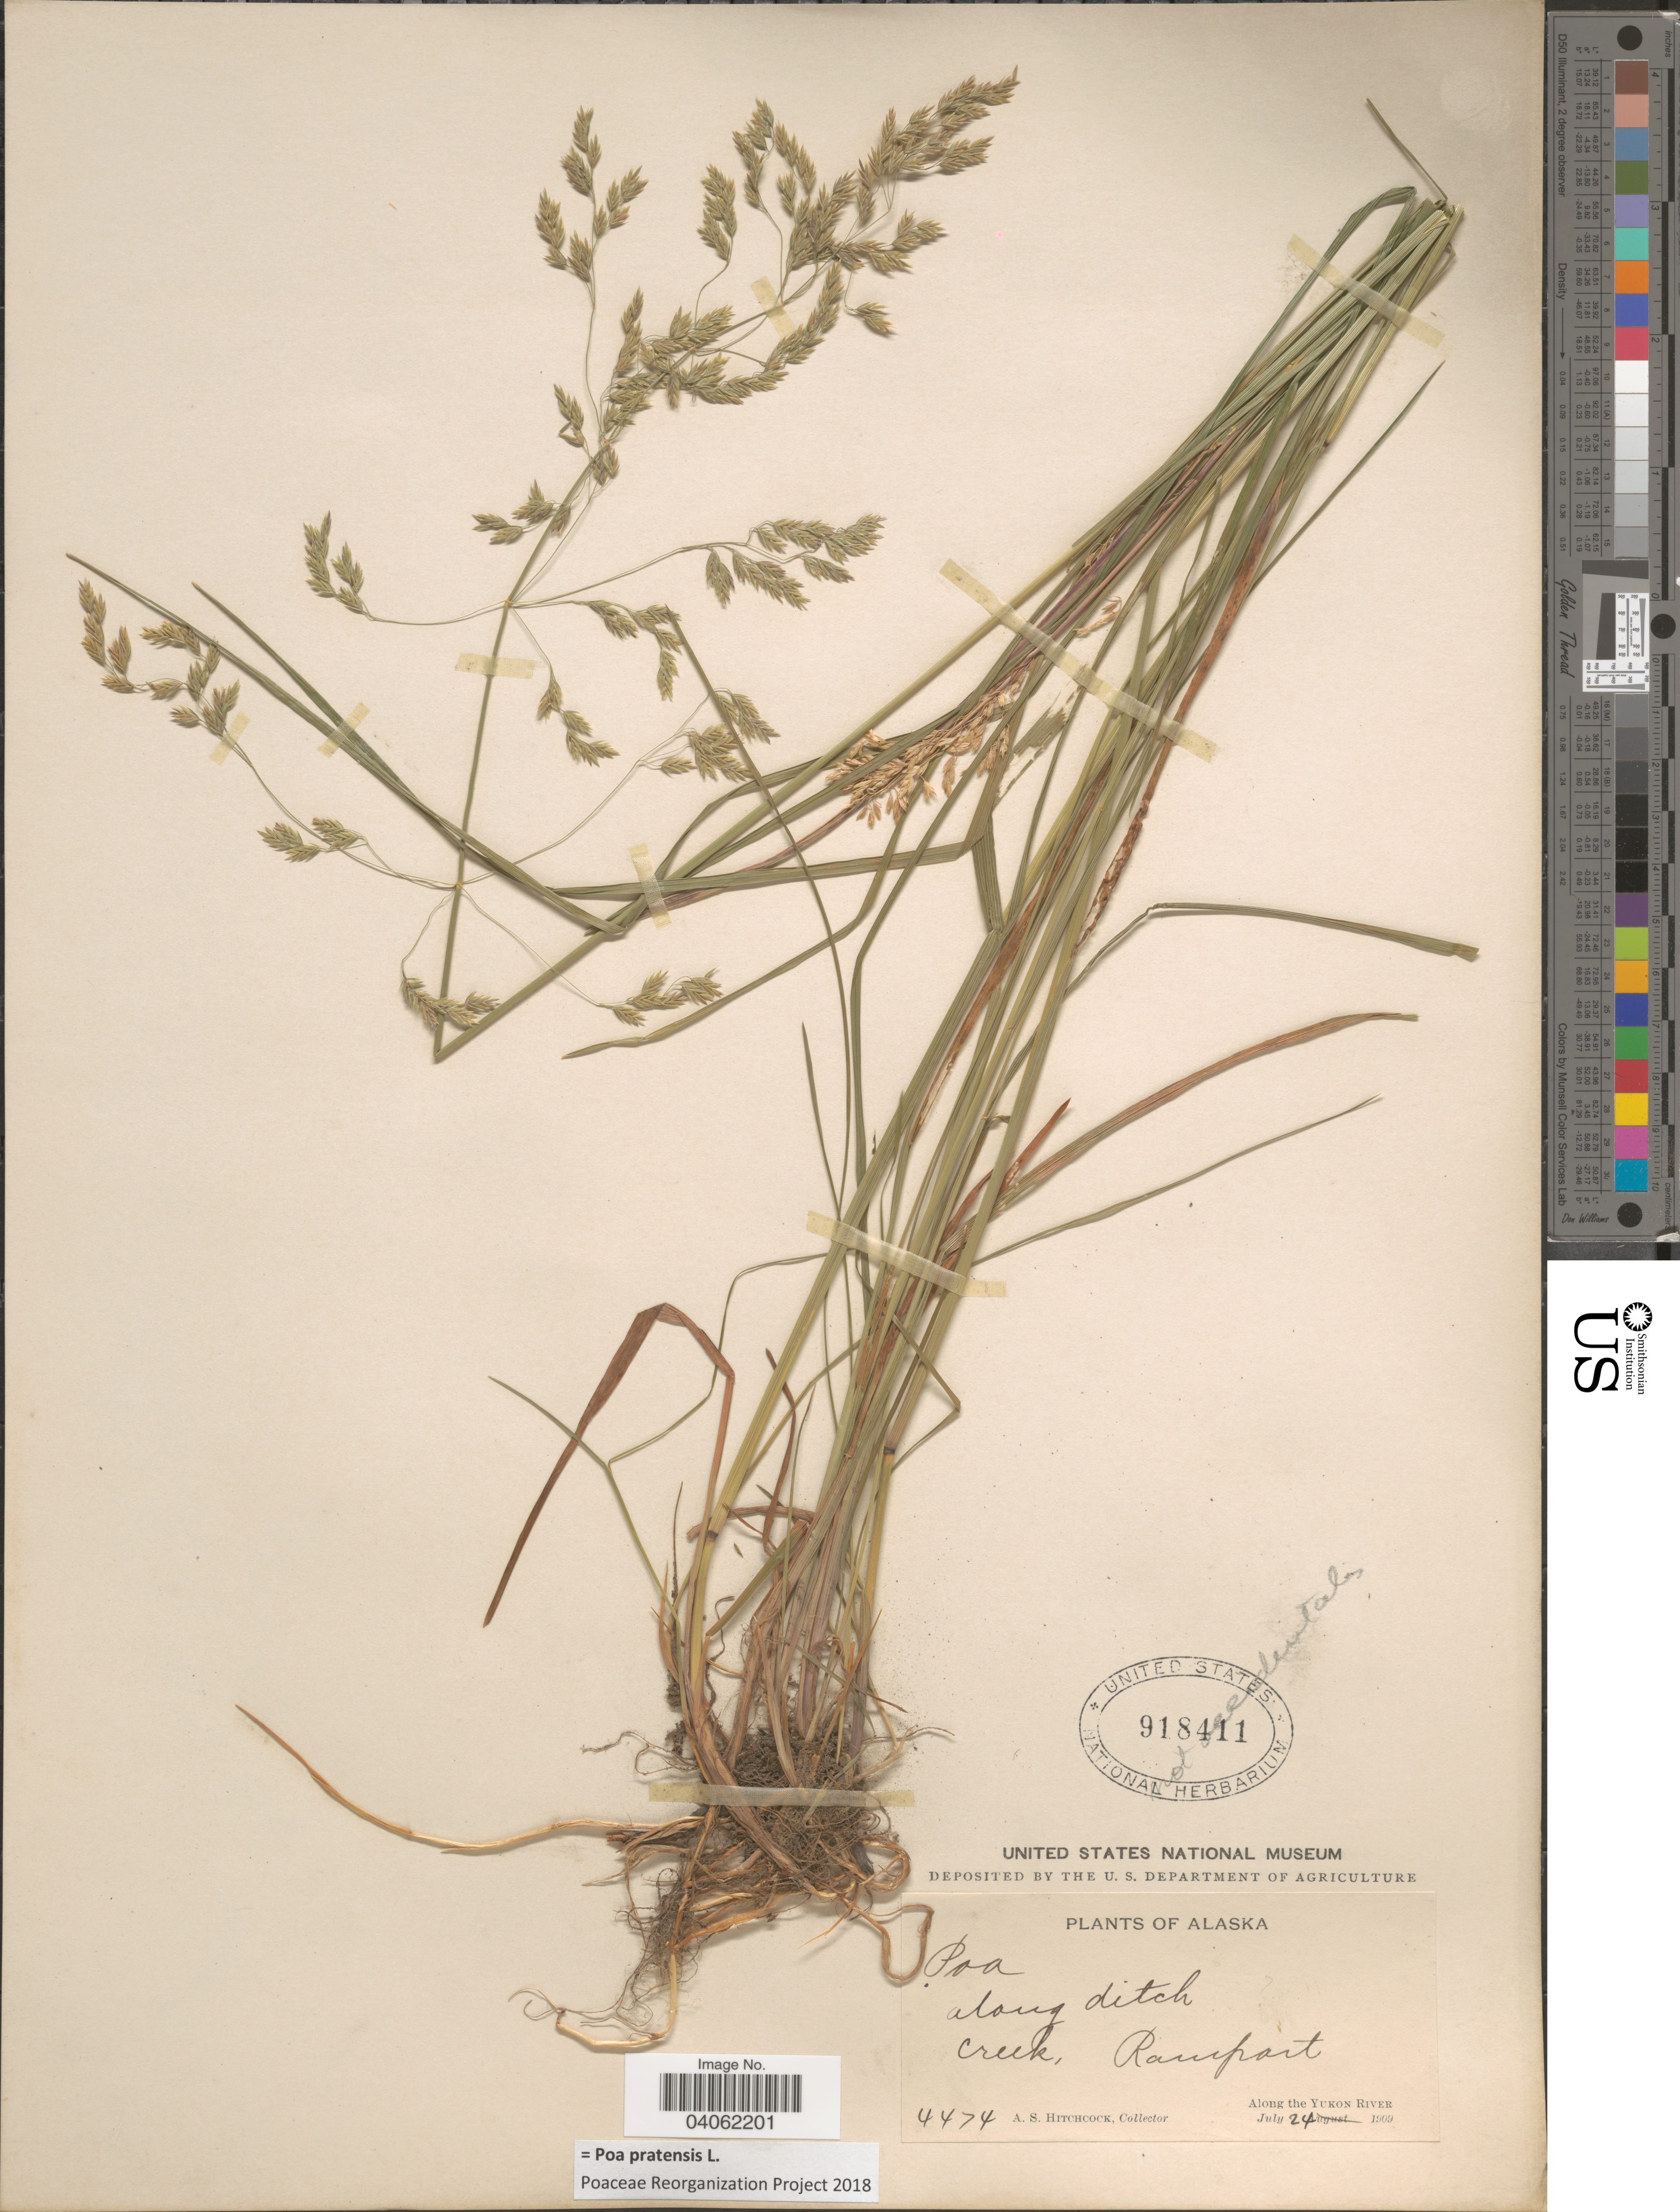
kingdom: Plantae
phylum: Tracheophyta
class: Liliopsida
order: Poales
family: Poaceae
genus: Poa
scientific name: Poa pratensis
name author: L.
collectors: A. S. Hitchcock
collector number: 4474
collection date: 1909-07-24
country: United States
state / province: Alaska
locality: Creek, Rampart. Along the Yukon River.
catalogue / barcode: US 918411